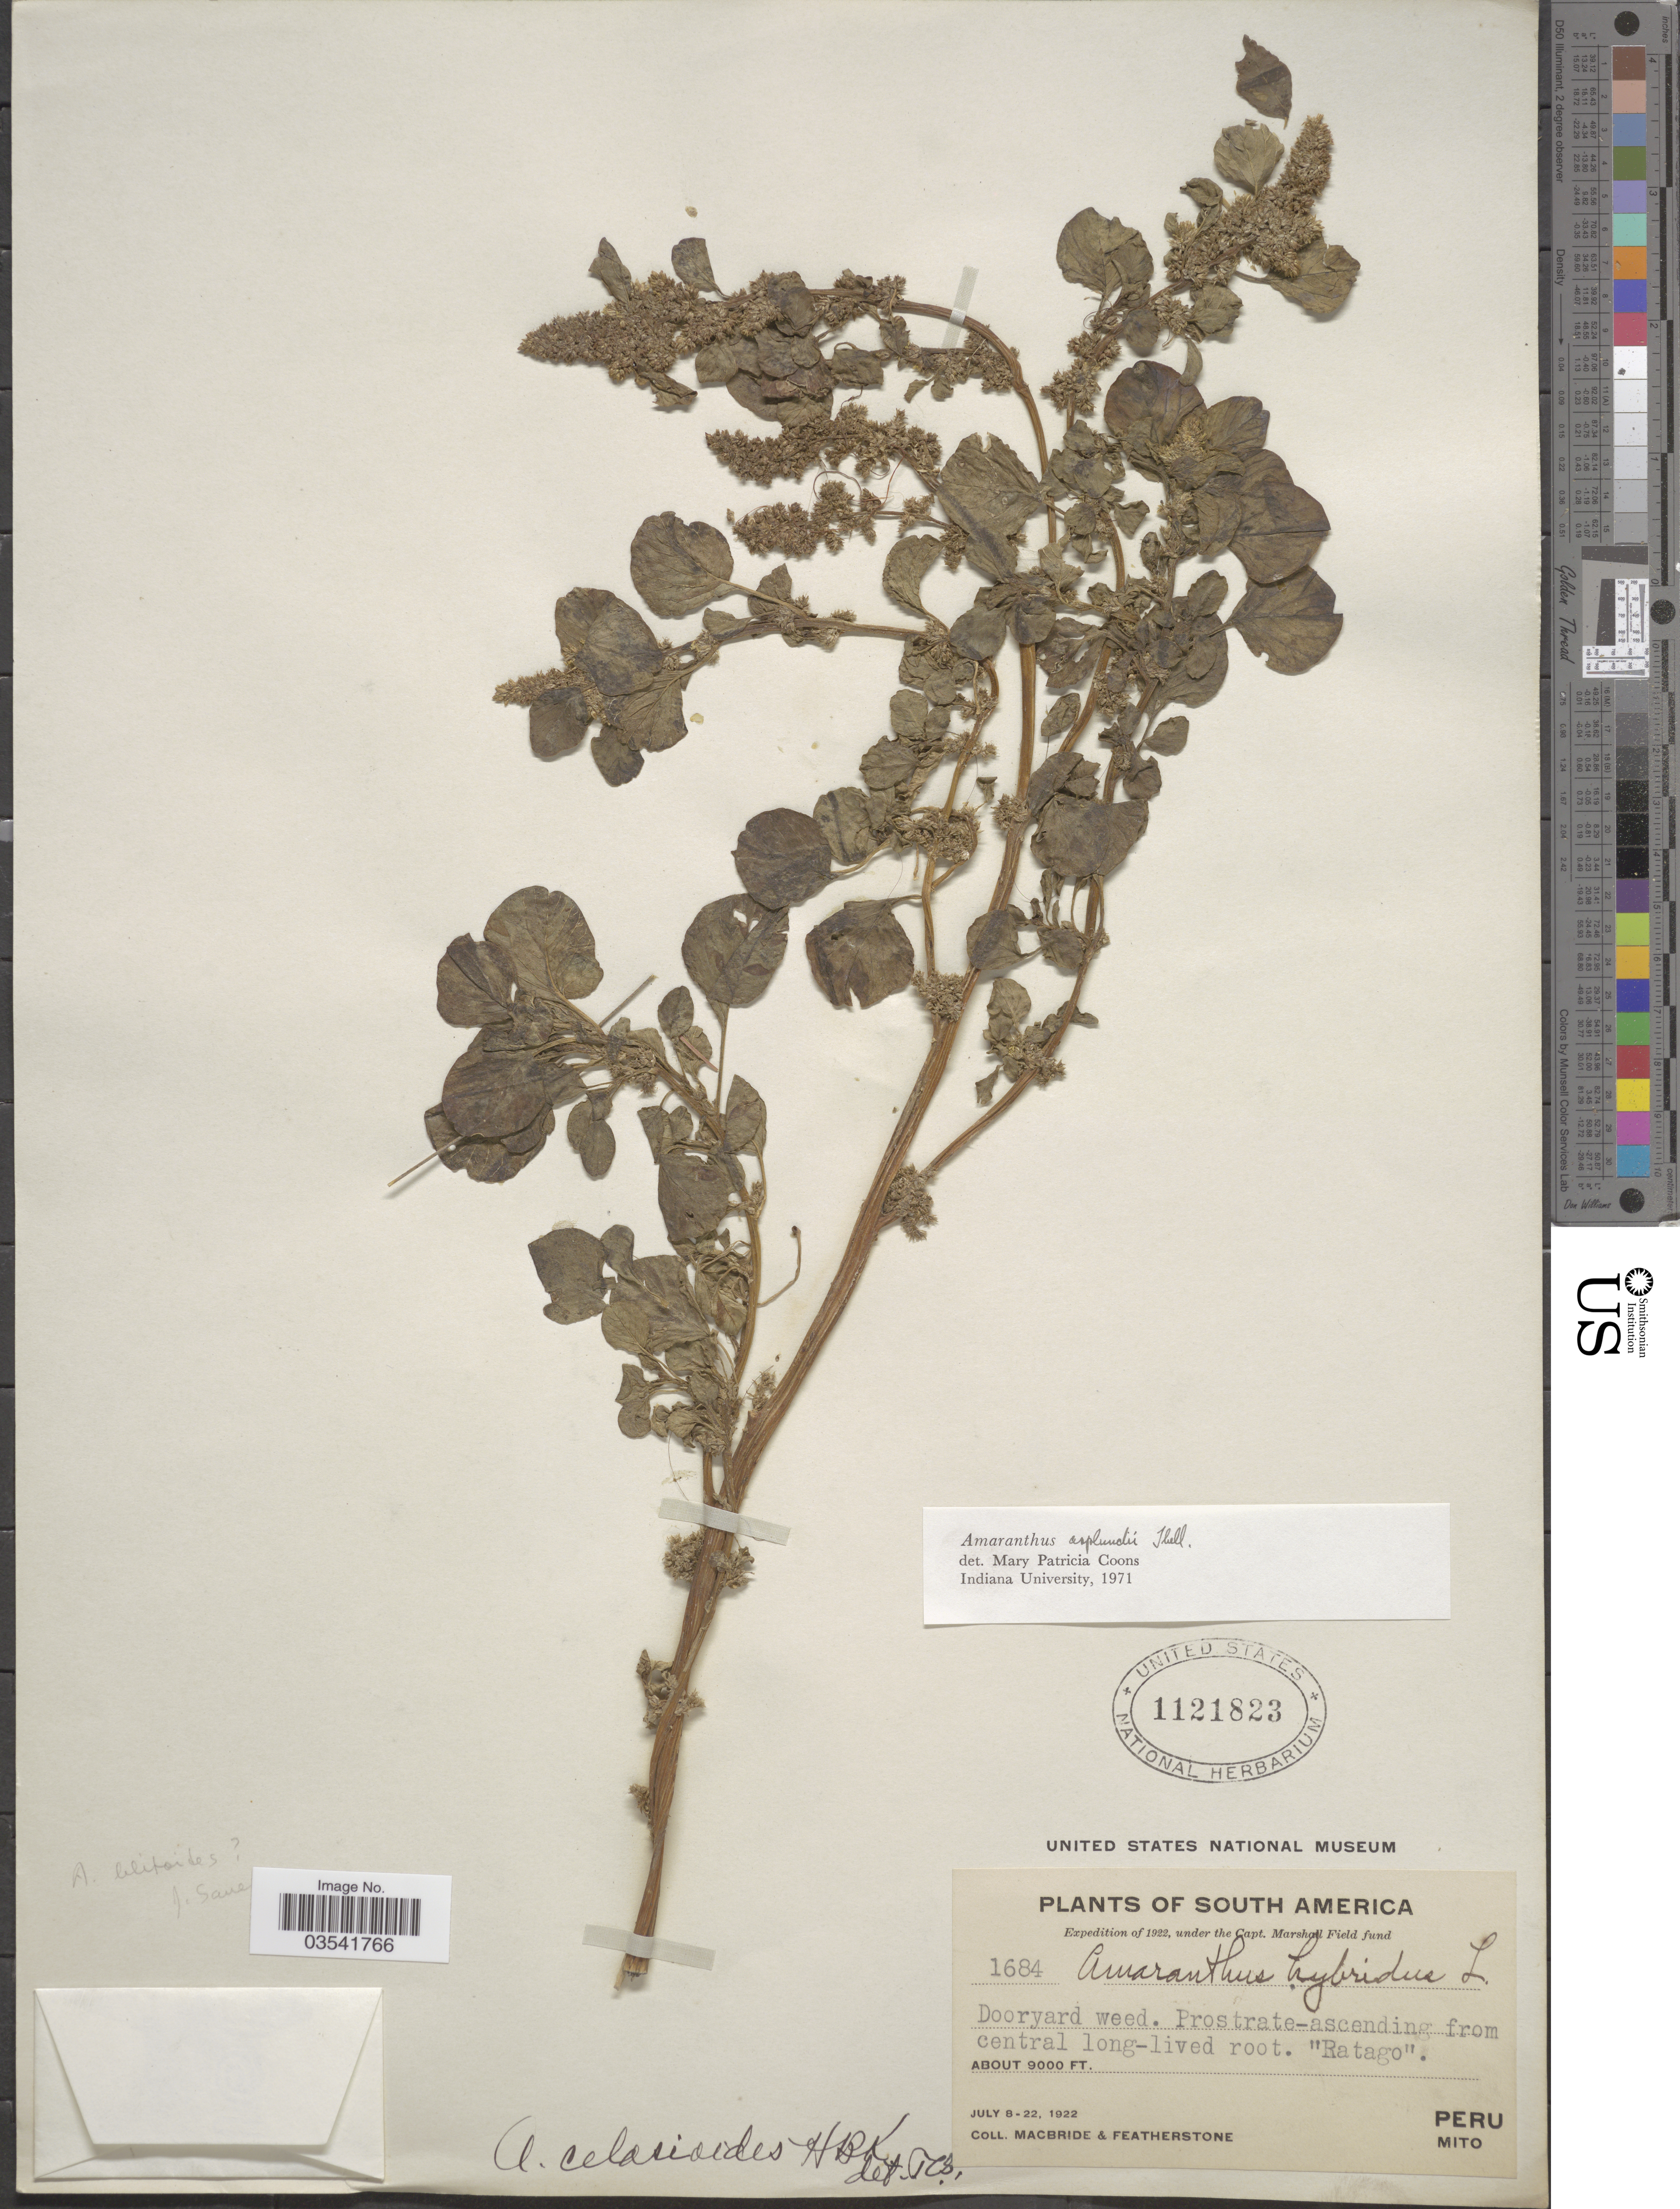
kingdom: Plantae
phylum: Tracheophyta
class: Magnoliopsida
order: Caryophyllales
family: Amaranthaceae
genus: Amaranthus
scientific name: Amaranthus asplundii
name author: Thell.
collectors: Macbride, -- & -. Featherstone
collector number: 1684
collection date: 1922-07-08/1922-07-22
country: Peru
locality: Mito.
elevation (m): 2743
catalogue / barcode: US 1121823